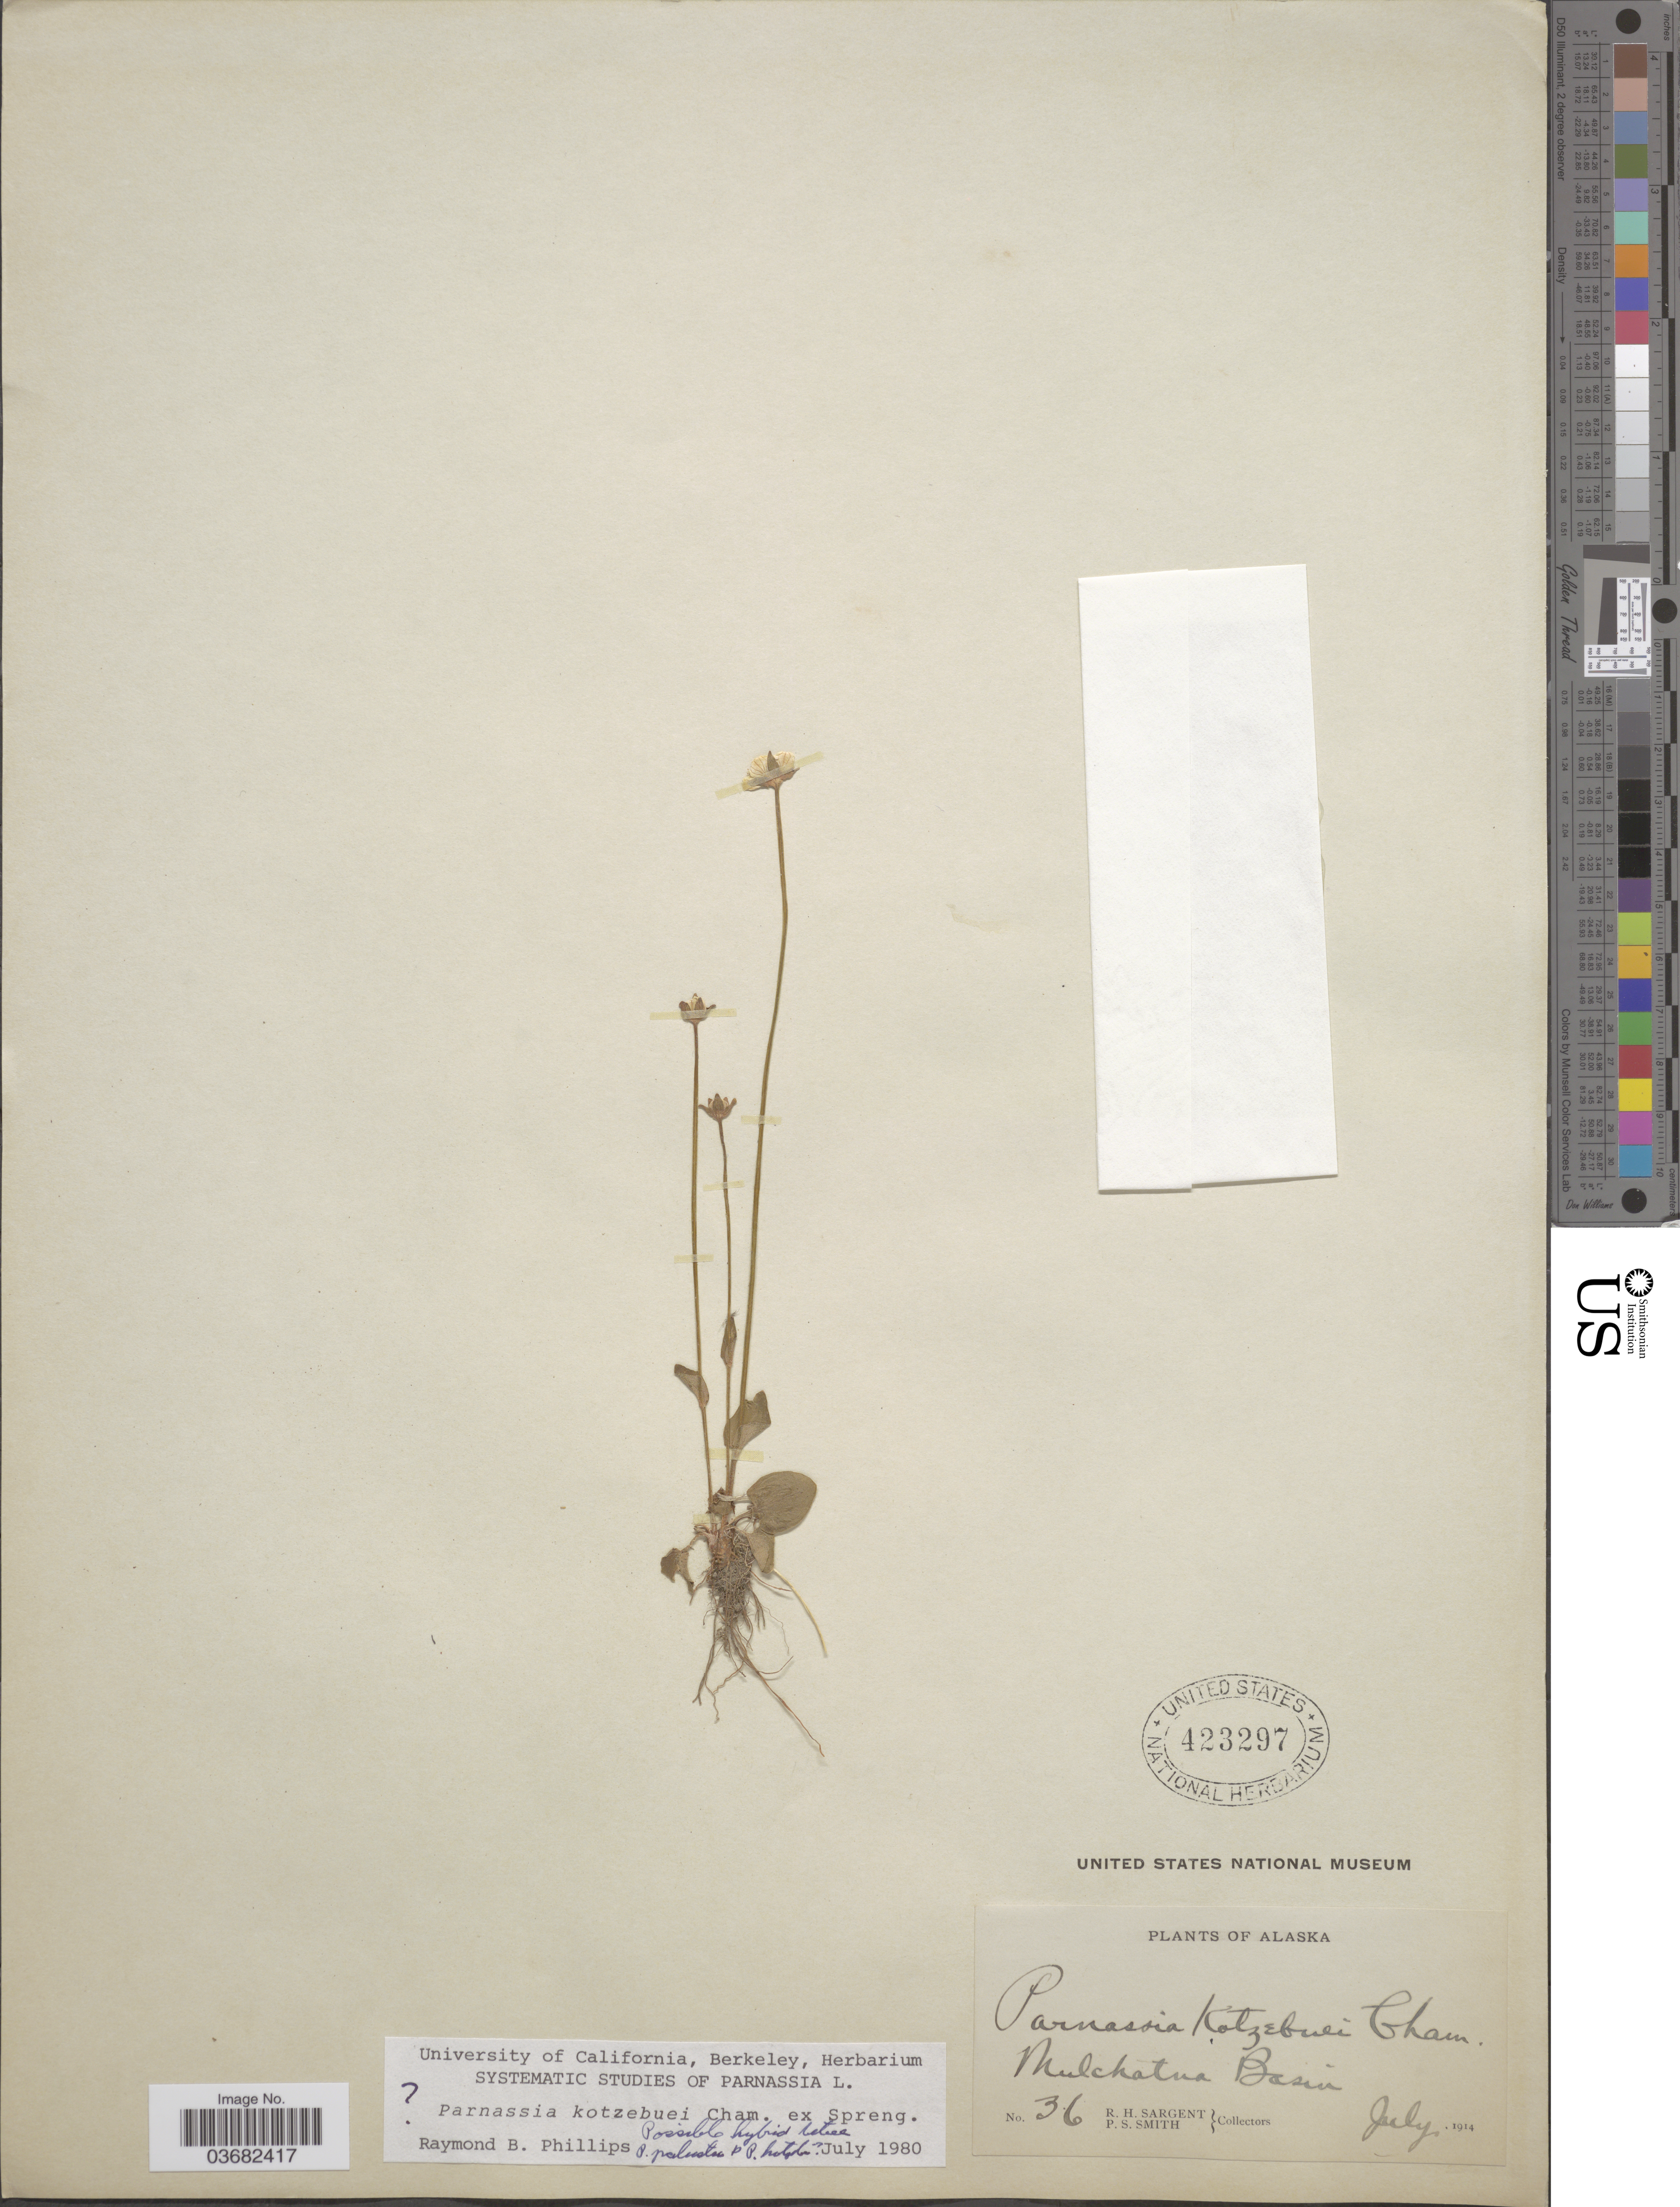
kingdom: Plantae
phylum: Tracheophyta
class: Magnoliopsida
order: Celastrales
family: Parnassiaceae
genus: Parnassia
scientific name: Parnassia kotzebuei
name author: Cham. ex Spreng.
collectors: R. Sargent & P. Smith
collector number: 36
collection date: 1914-07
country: United States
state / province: Alaska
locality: Mulchatna Basin.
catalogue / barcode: US 423297